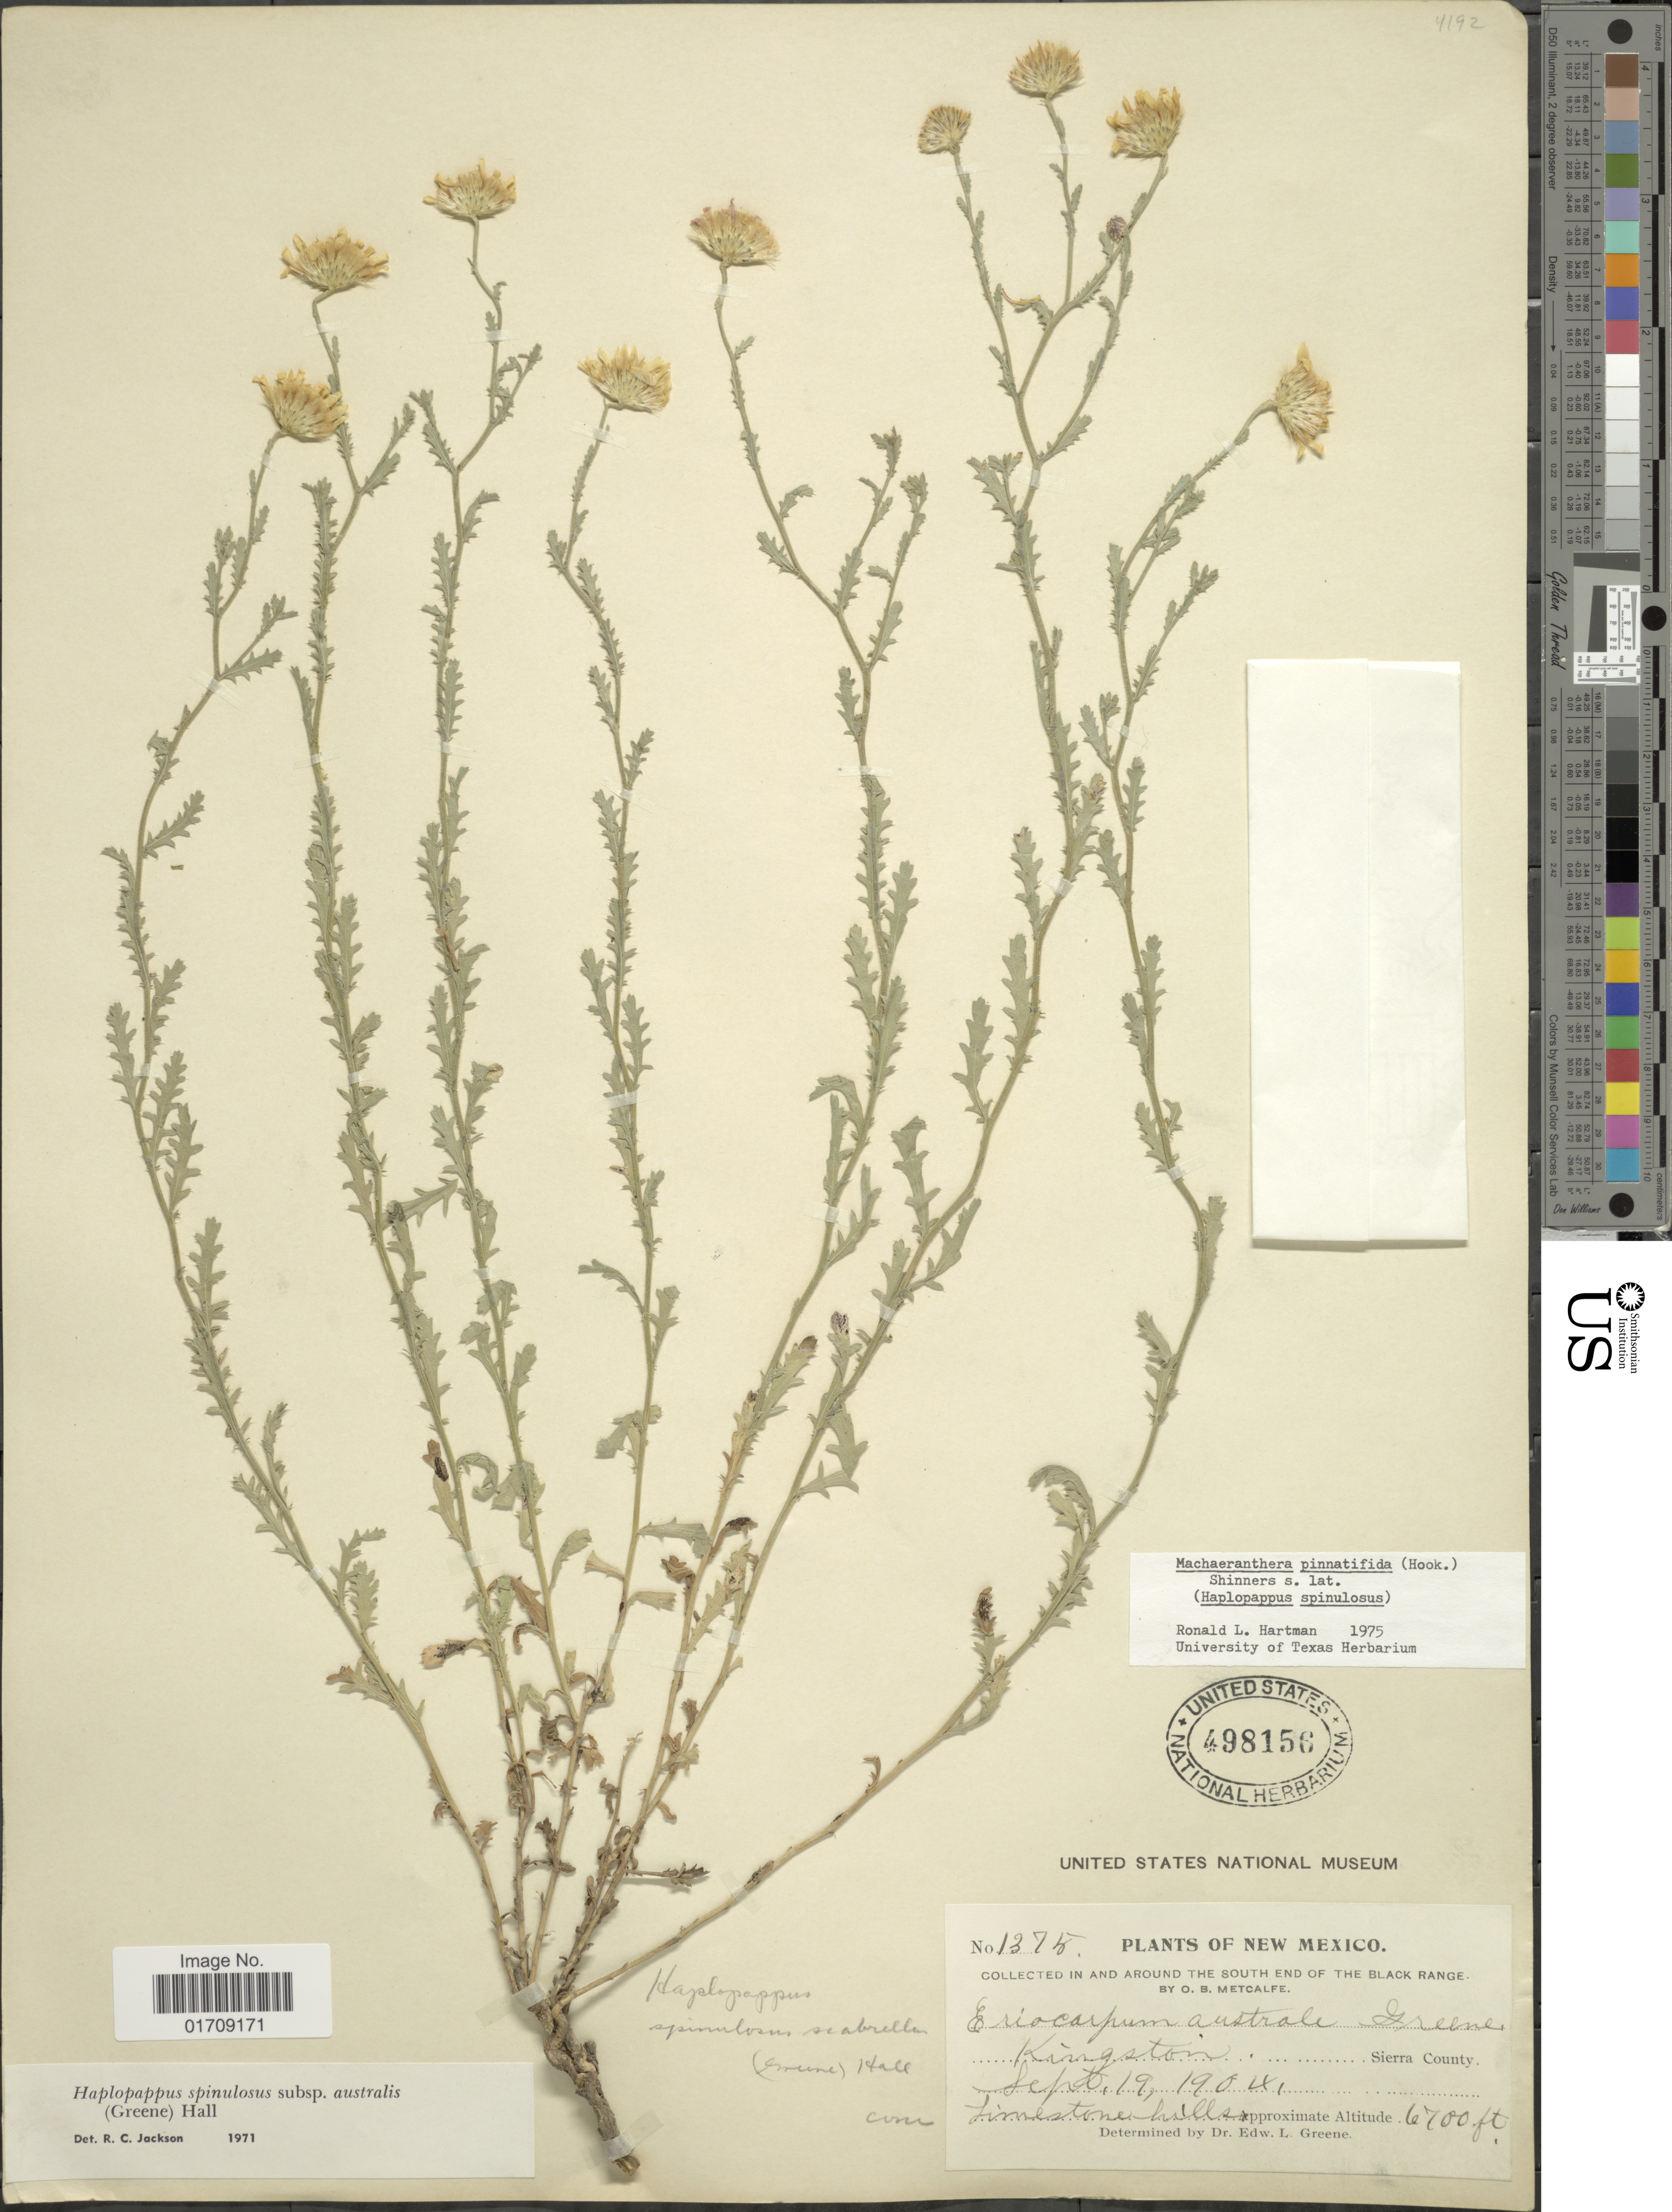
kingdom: Plantae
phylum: Tracheophyta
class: Magnoliopsida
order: Asterales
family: Asteraceae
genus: Machaeranthera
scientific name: Machaeranthera pinnatifida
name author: (Hook.) Shinners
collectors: O. B. Metcalfe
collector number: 1375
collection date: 1904-09-19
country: United States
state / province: New Mexico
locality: In and around the South end of the Black Range, Kingston, Sierra County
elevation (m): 2042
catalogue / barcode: US 498156